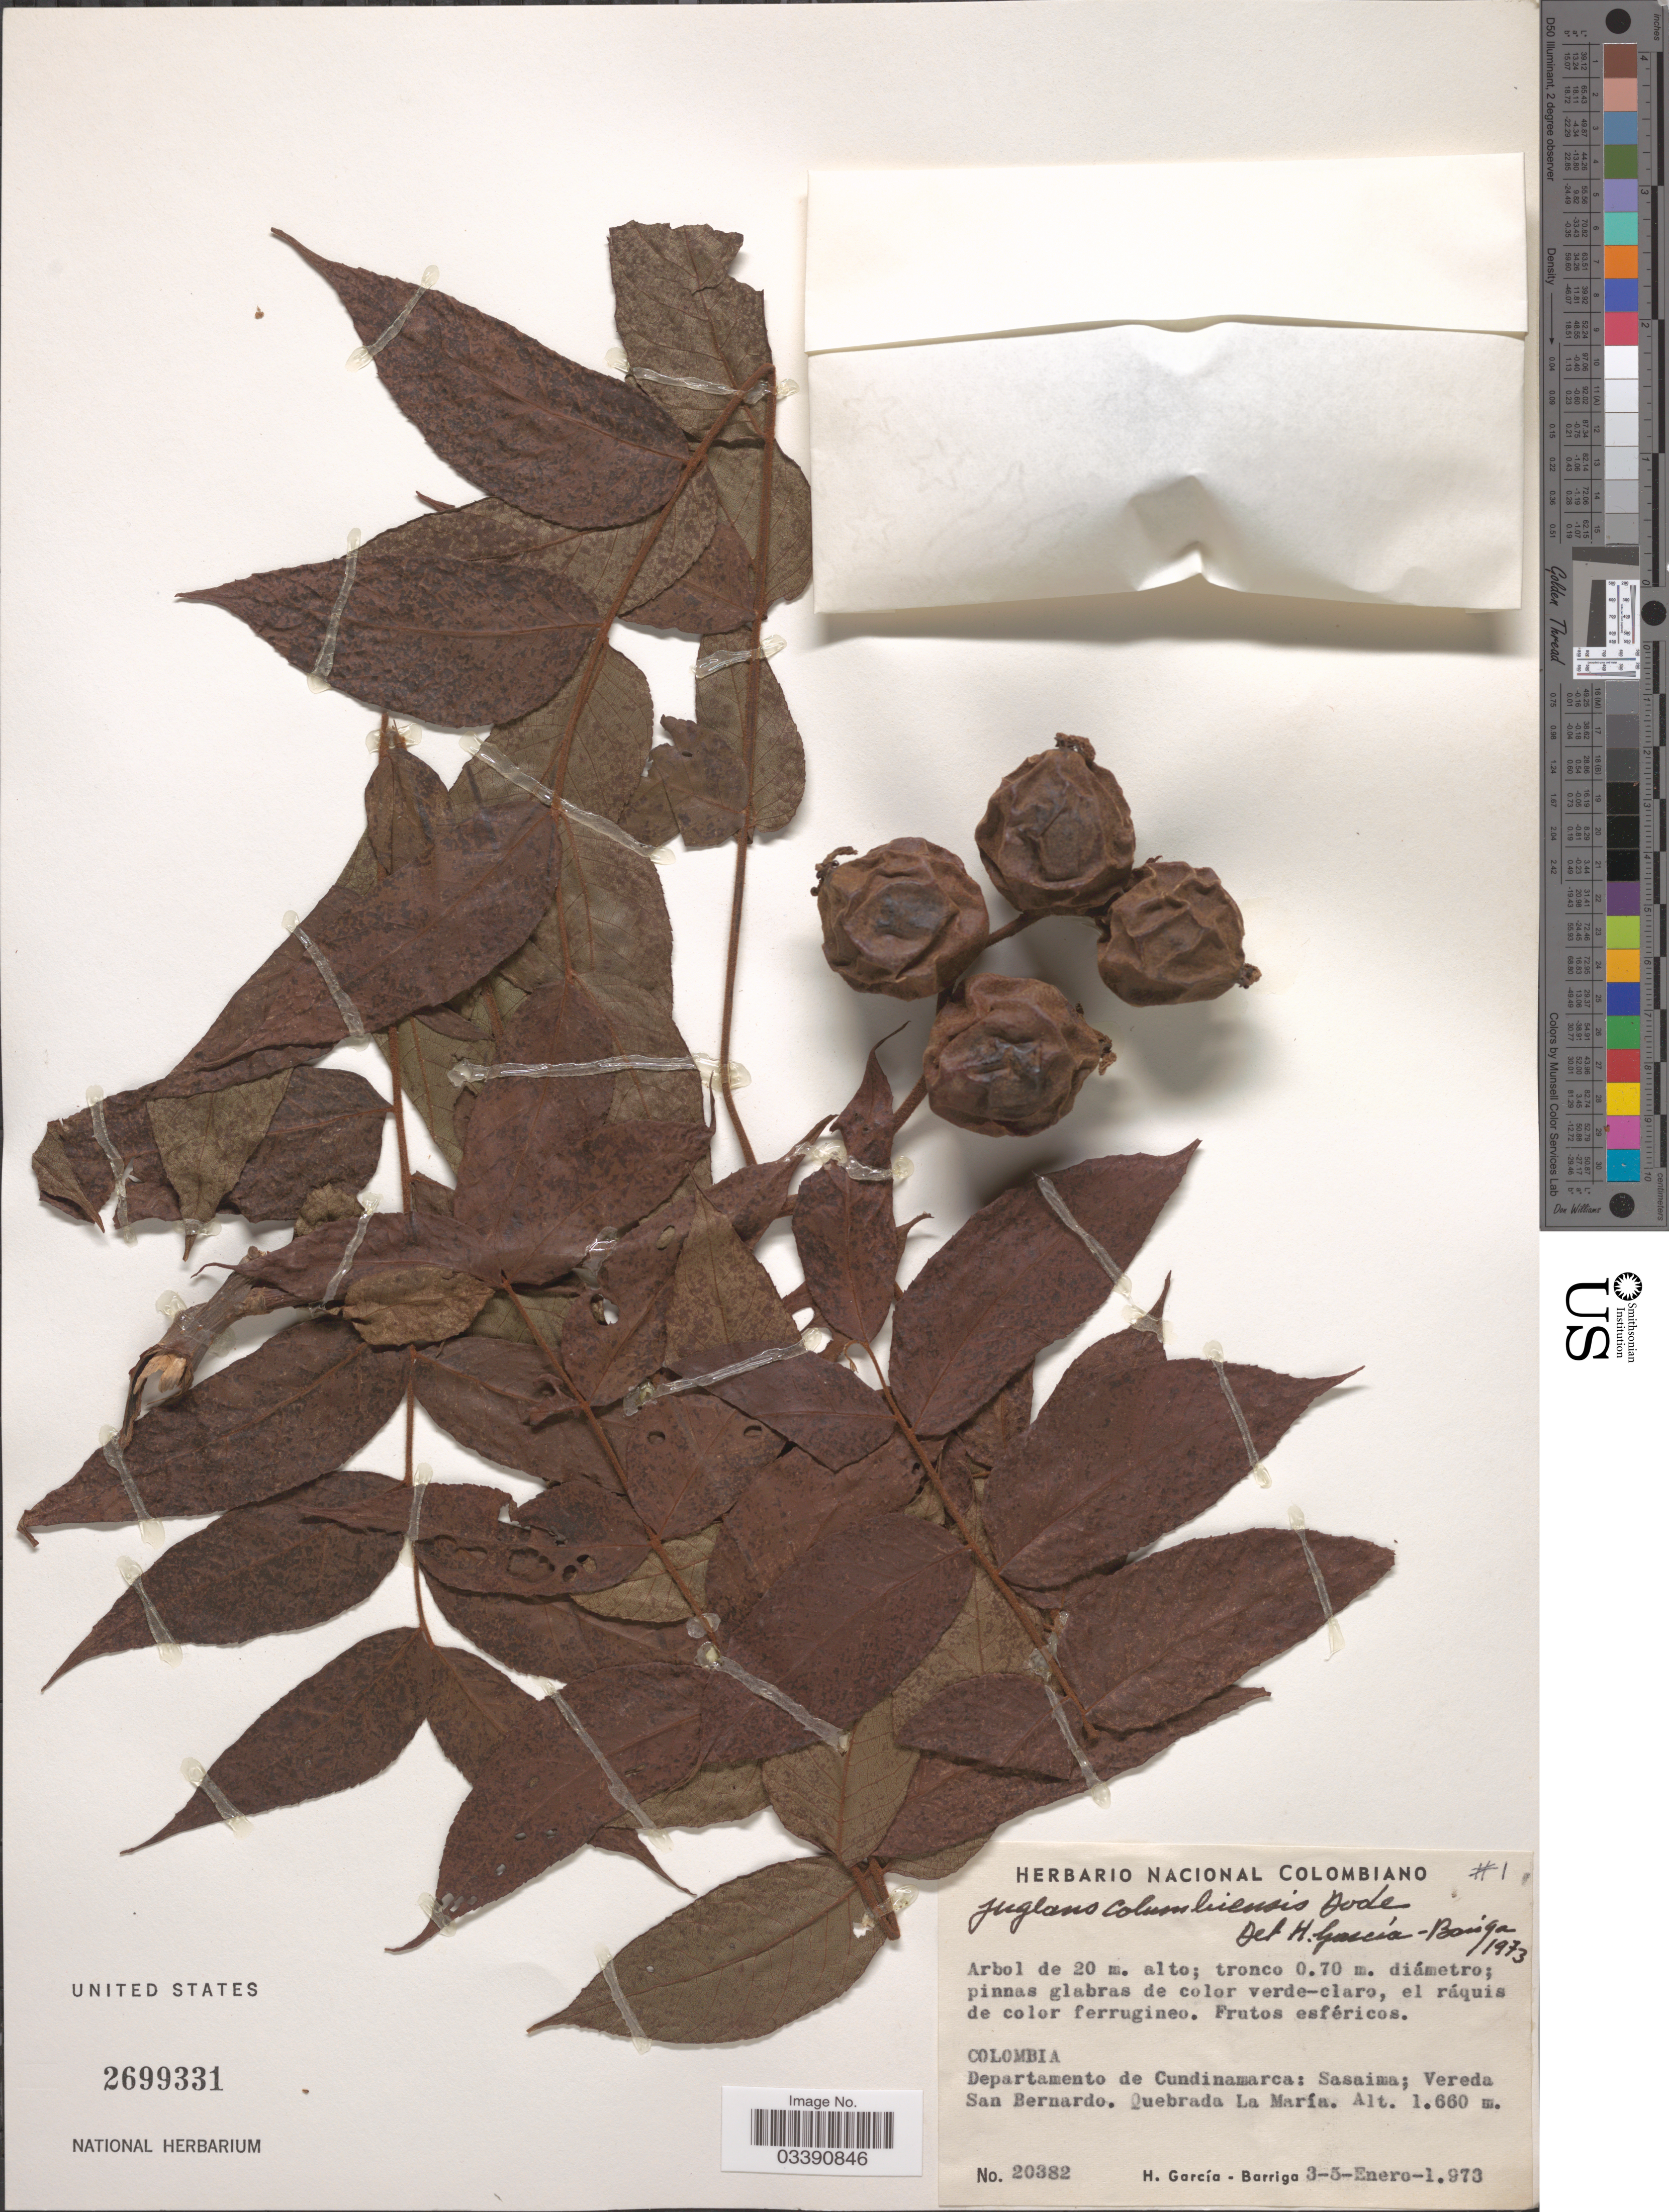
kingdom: Plantae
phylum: Tracheophyta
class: Magnoliopsida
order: Fagales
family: Juglandaceae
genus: Juglans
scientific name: Juglans columbiensis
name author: Dode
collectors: H. García Barriga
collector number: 20382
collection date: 1973-01-03/1973-01-05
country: Colombia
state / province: Cundinamarca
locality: Departamento de Cundinamarca: Sasaima; Vereda San Bernardo. Quebrada La María.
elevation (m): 1660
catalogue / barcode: US 2699331